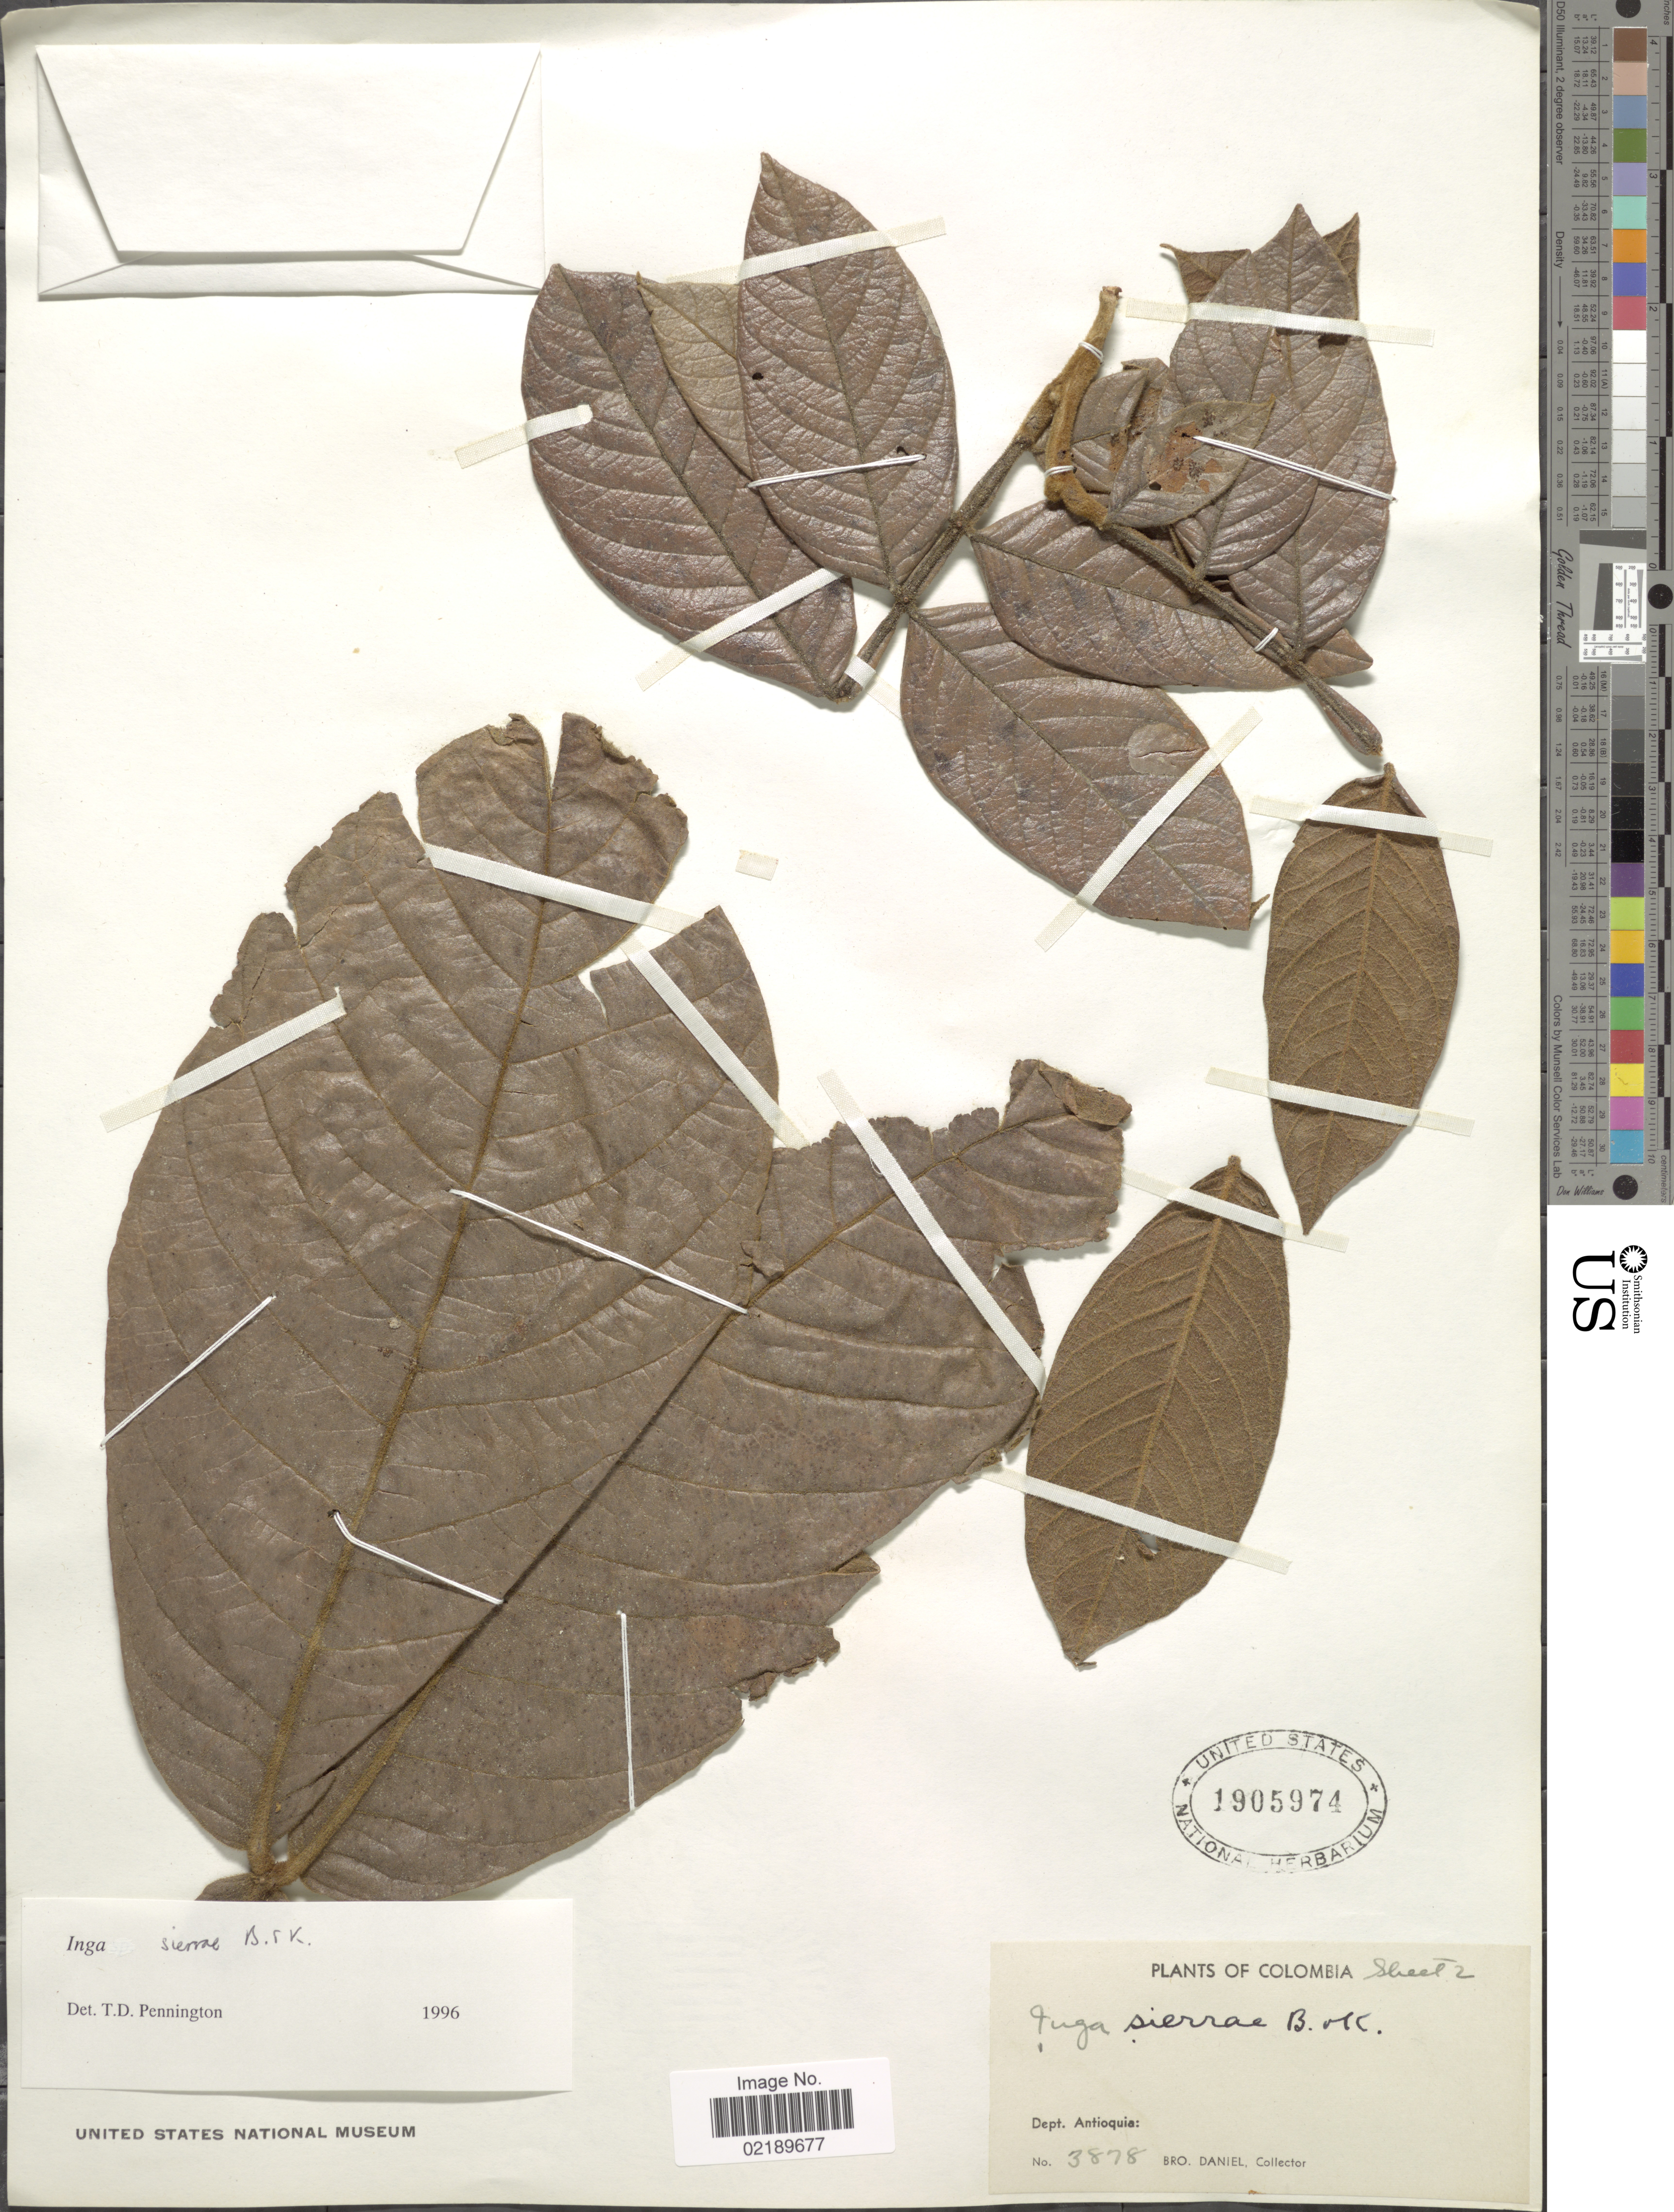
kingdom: Plantae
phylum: Tracheophyta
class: Magnoliopsida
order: Fabales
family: Fabaceae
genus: Inga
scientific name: Inga sierrae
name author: Britton & Killip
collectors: Bro. Daniel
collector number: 3878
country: Colombia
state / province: Antioquia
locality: Dept. Antioquía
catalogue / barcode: US 1905974